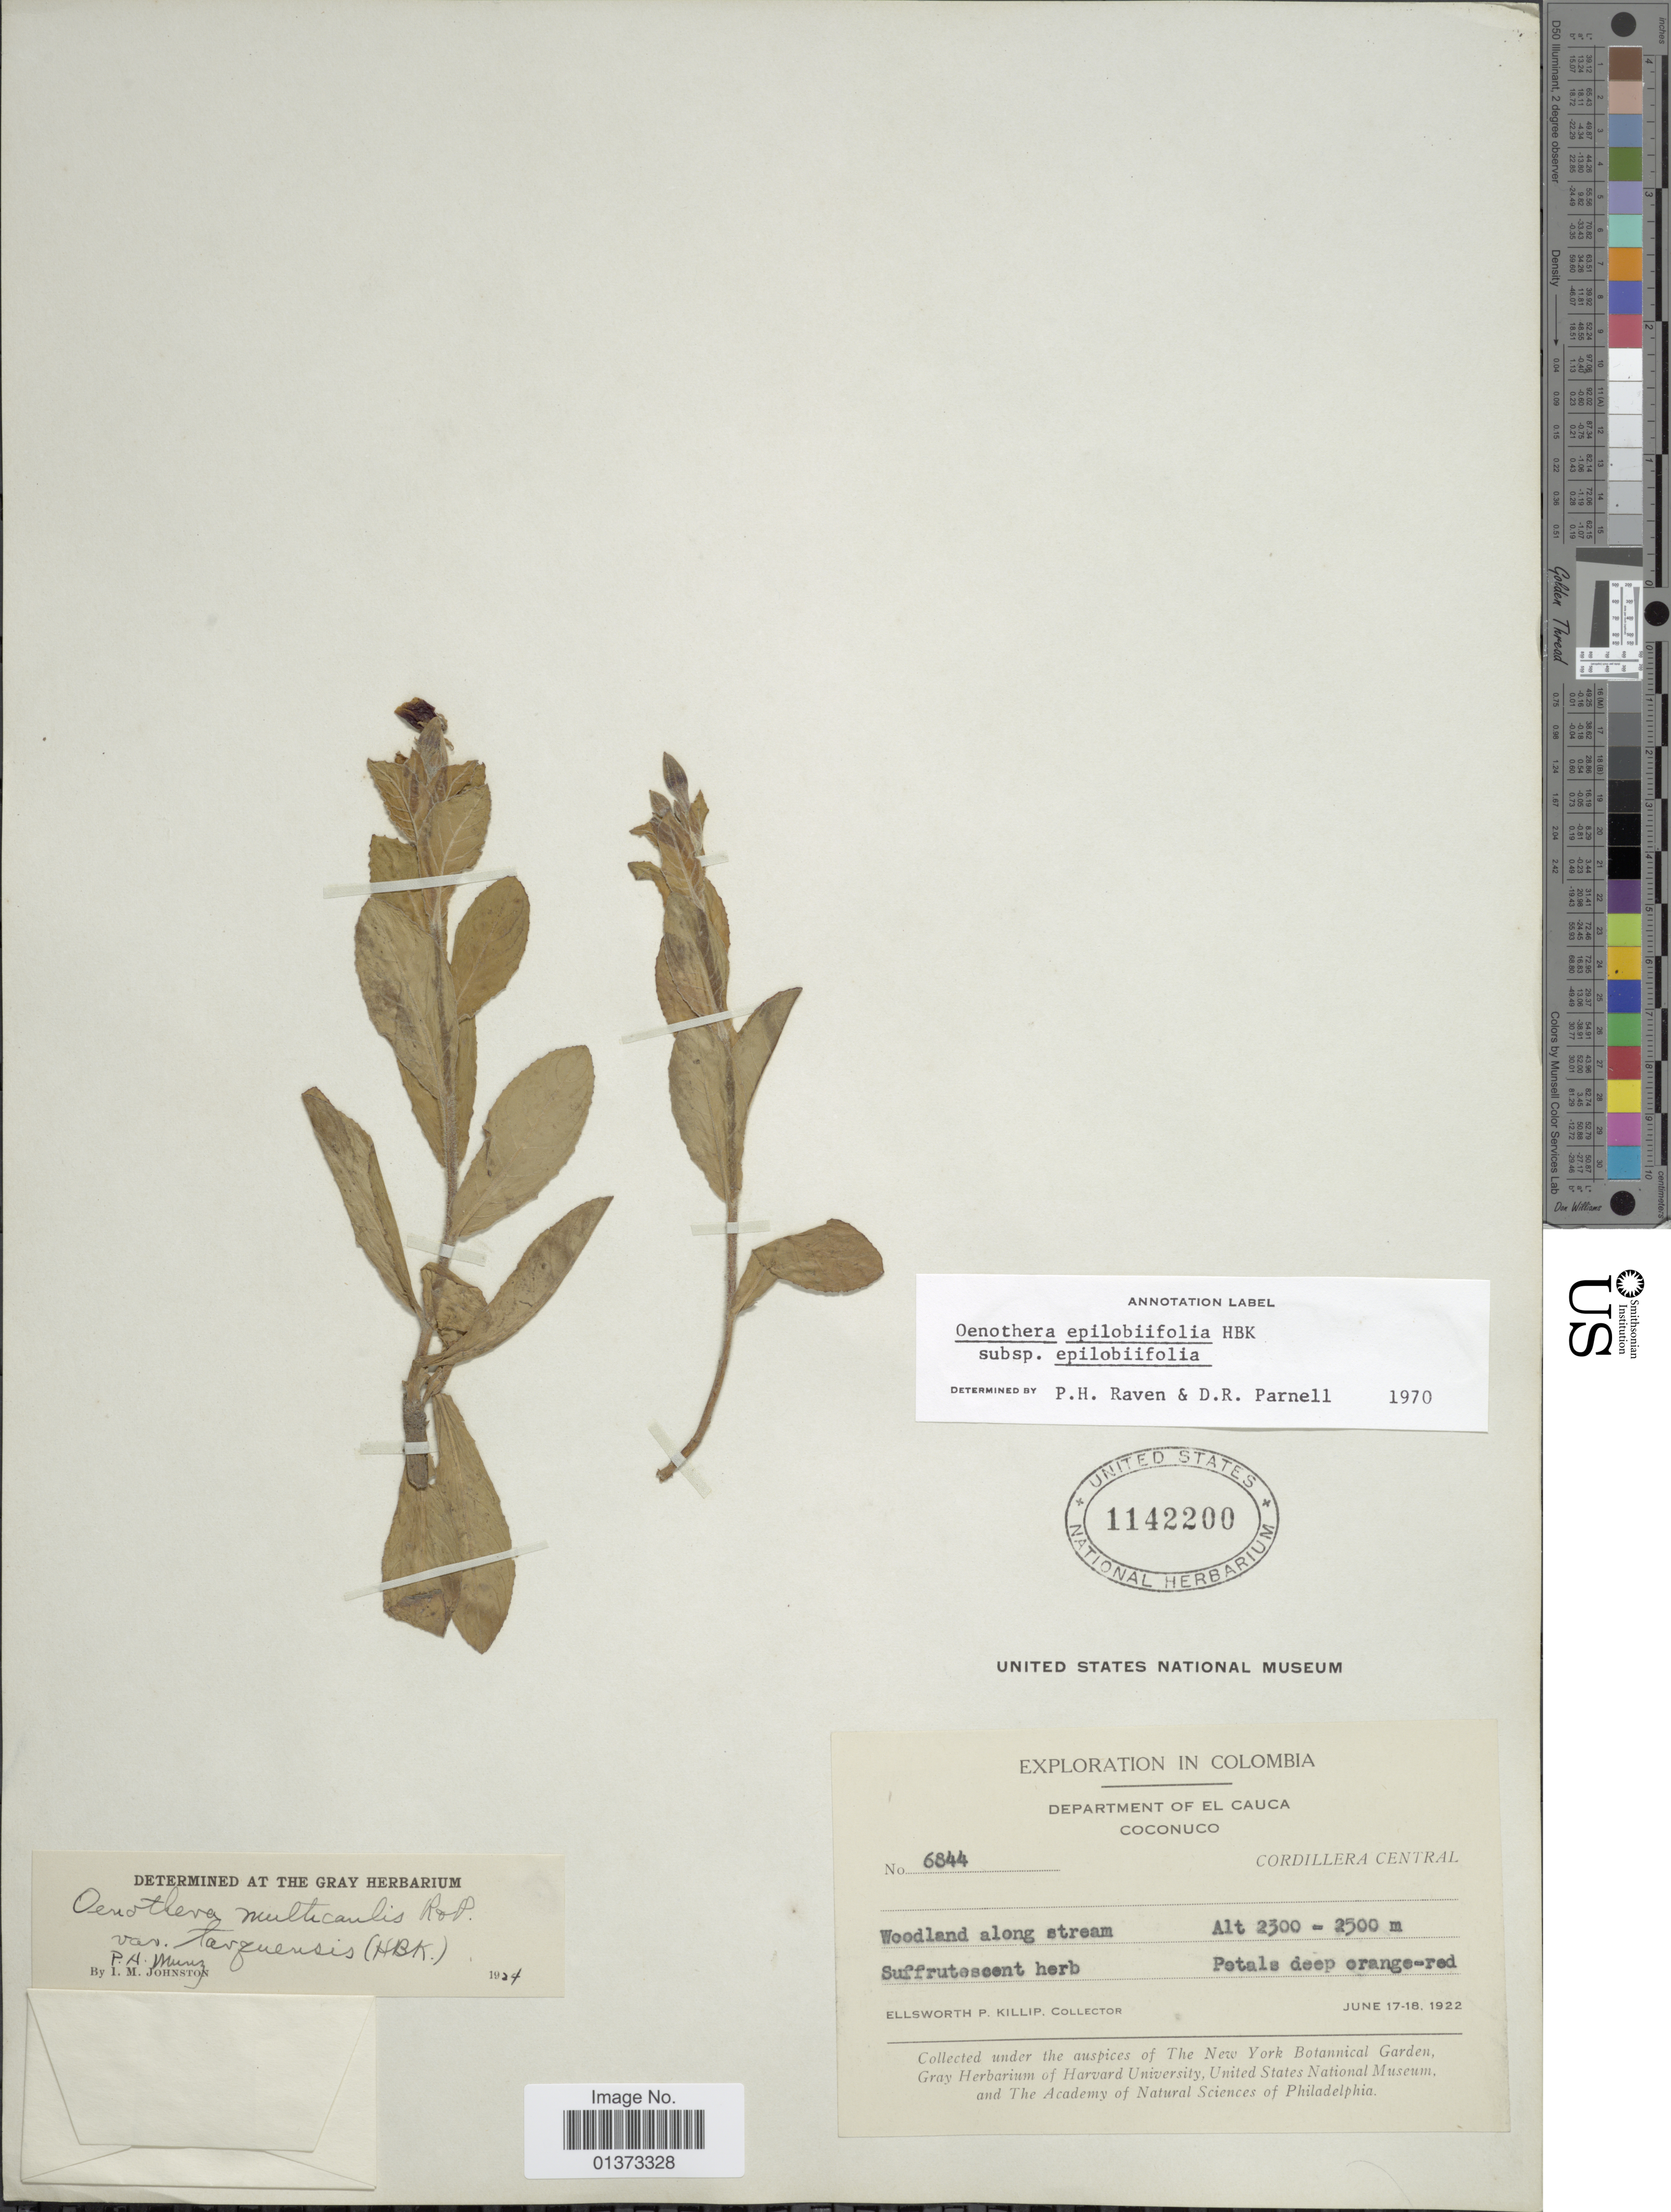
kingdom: Plantae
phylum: Tracheophyta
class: Magnoliopsida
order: Myrtales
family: Onagraceae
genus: Oenothera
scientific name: Oenothera epilobiifolia subsp. epilobiifolia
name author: Kunth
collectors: E. P. Killip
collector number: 6844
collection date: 1922-06-17/1922-06-18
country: Colombia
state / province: Cauca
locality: Coconuco, Cordillera Central, woodland along stream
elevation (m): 2300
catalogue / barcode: US 1142200